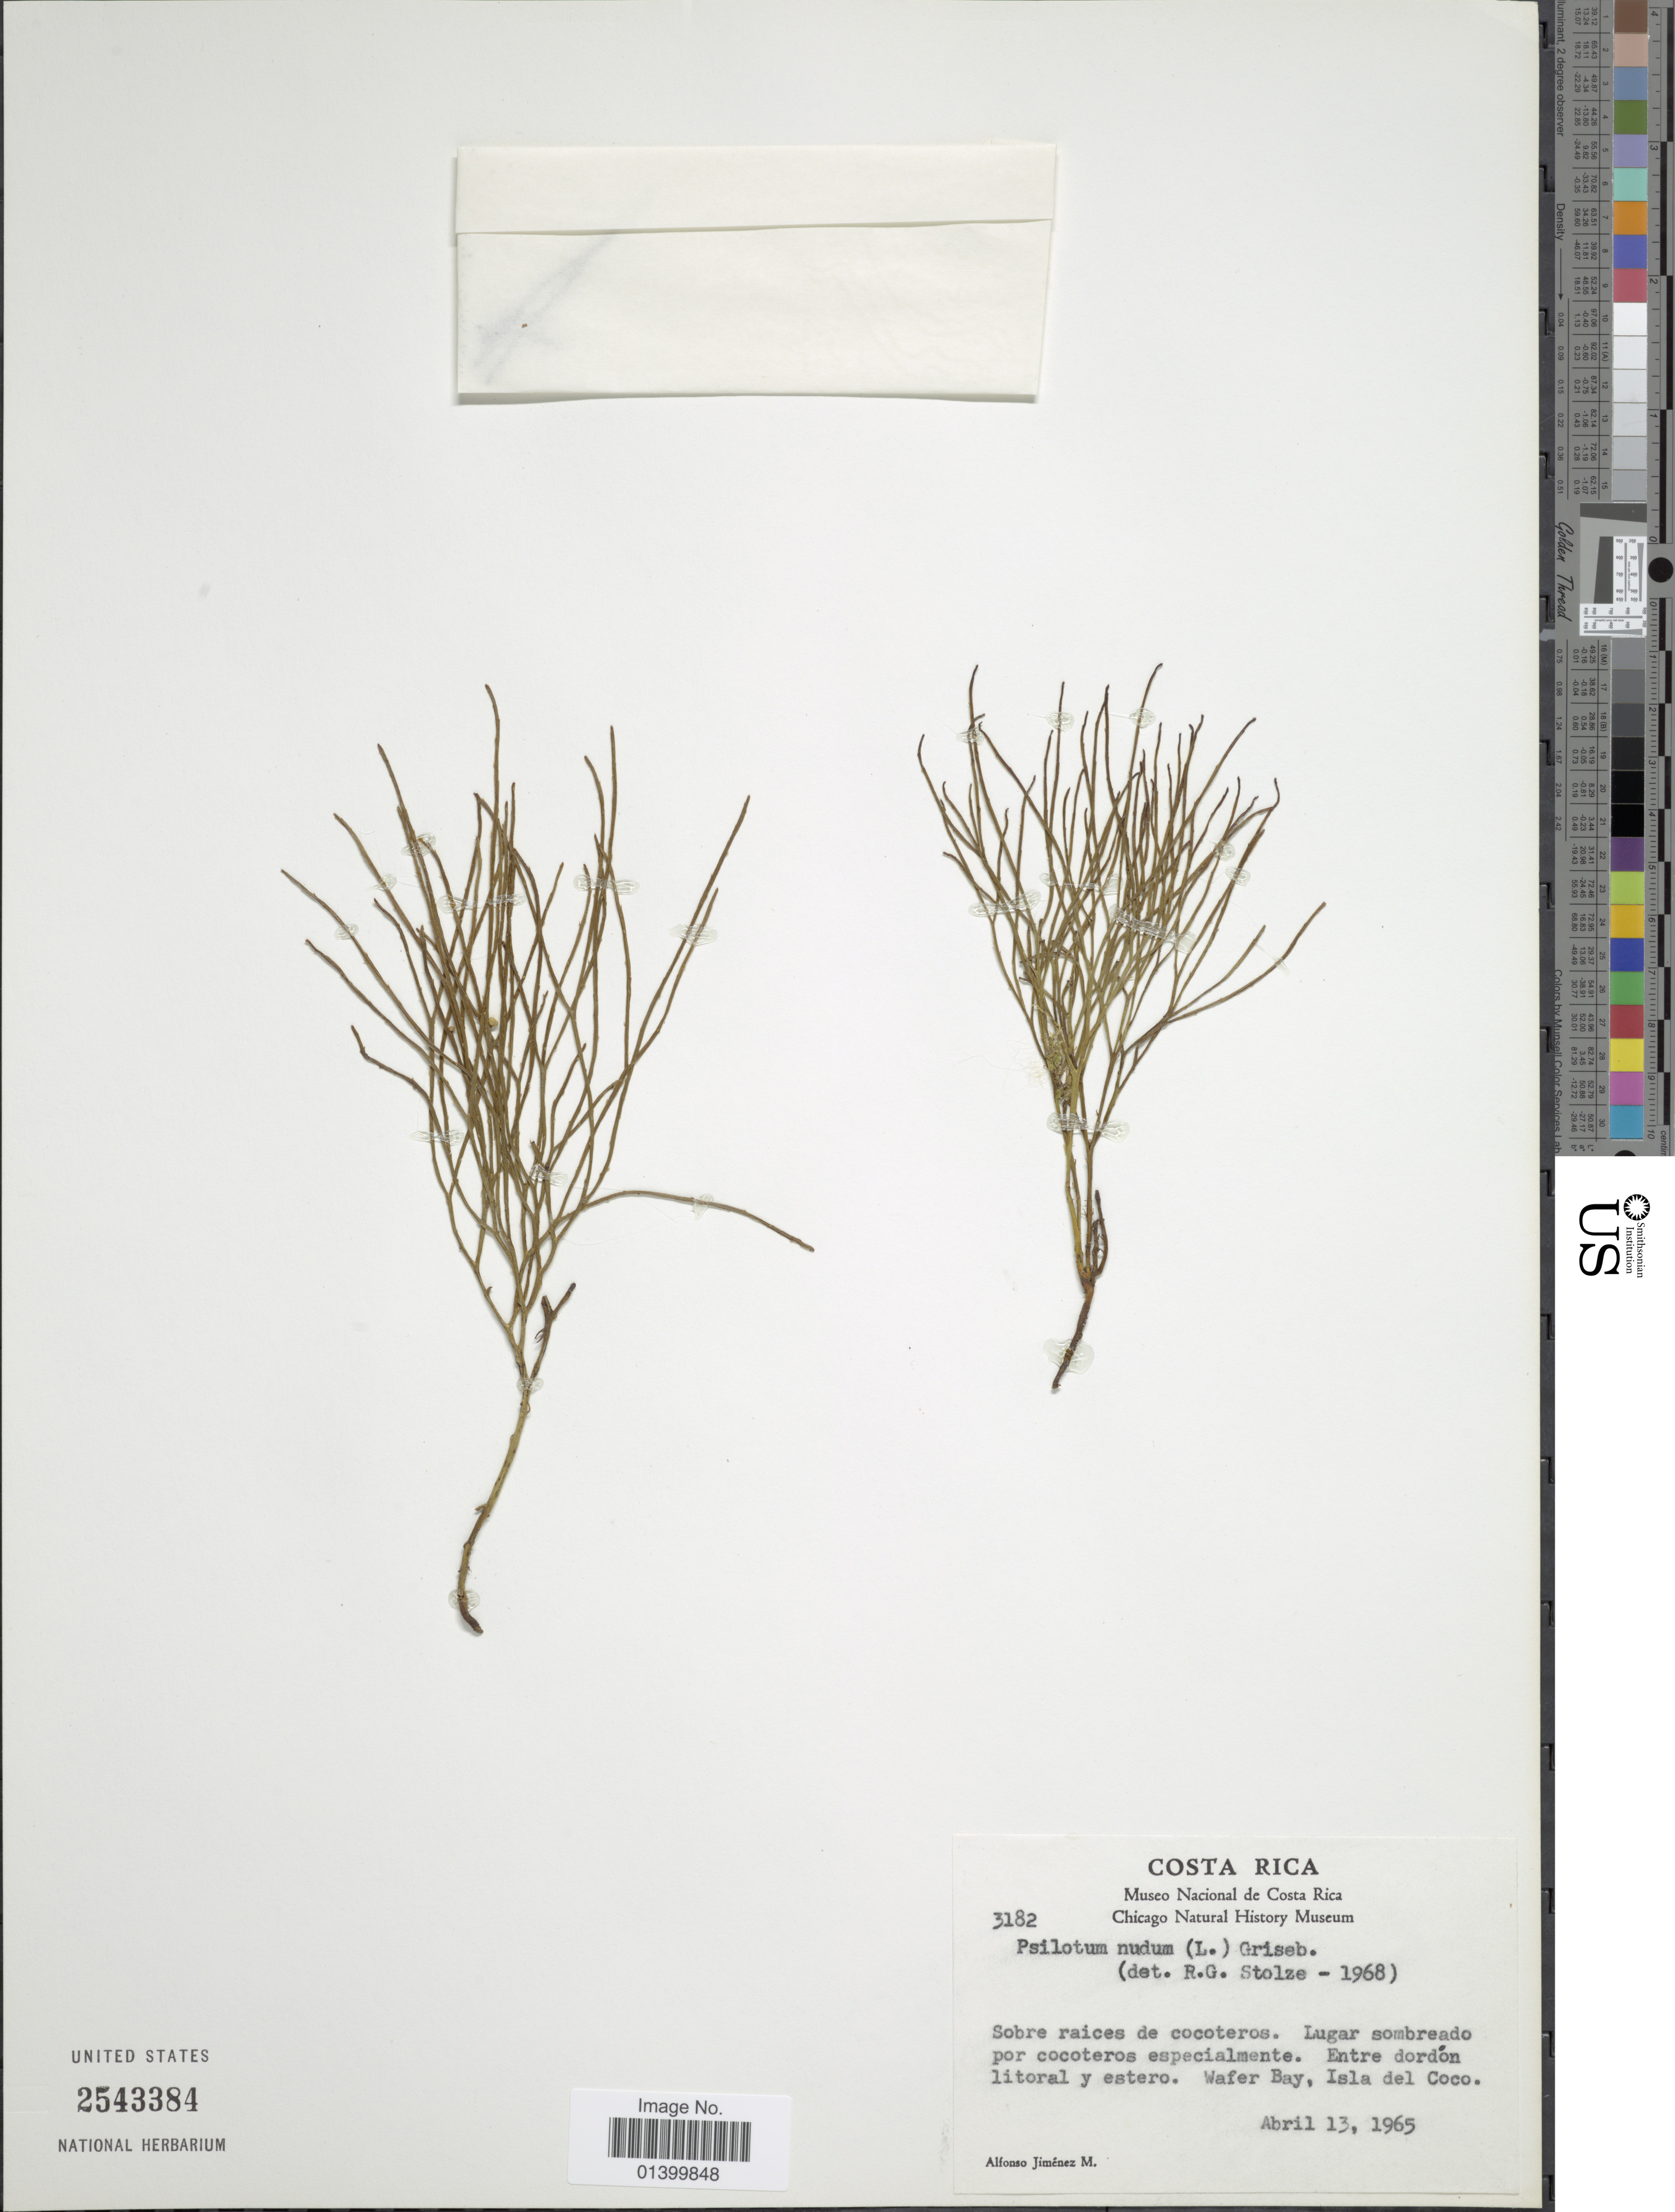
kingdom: Plantae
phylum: Tracheophyta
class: Polypodiopsida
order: Psilotales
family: Psilotaceae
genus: Psilotum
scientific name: Psilotum nudum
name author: (L.) P. Beauv.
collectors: A. Jimenez M.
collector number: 3182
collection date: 1965-04-13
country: Costa Rica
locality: Wafer Bay, Isla del Coco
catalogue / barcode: US 2543384